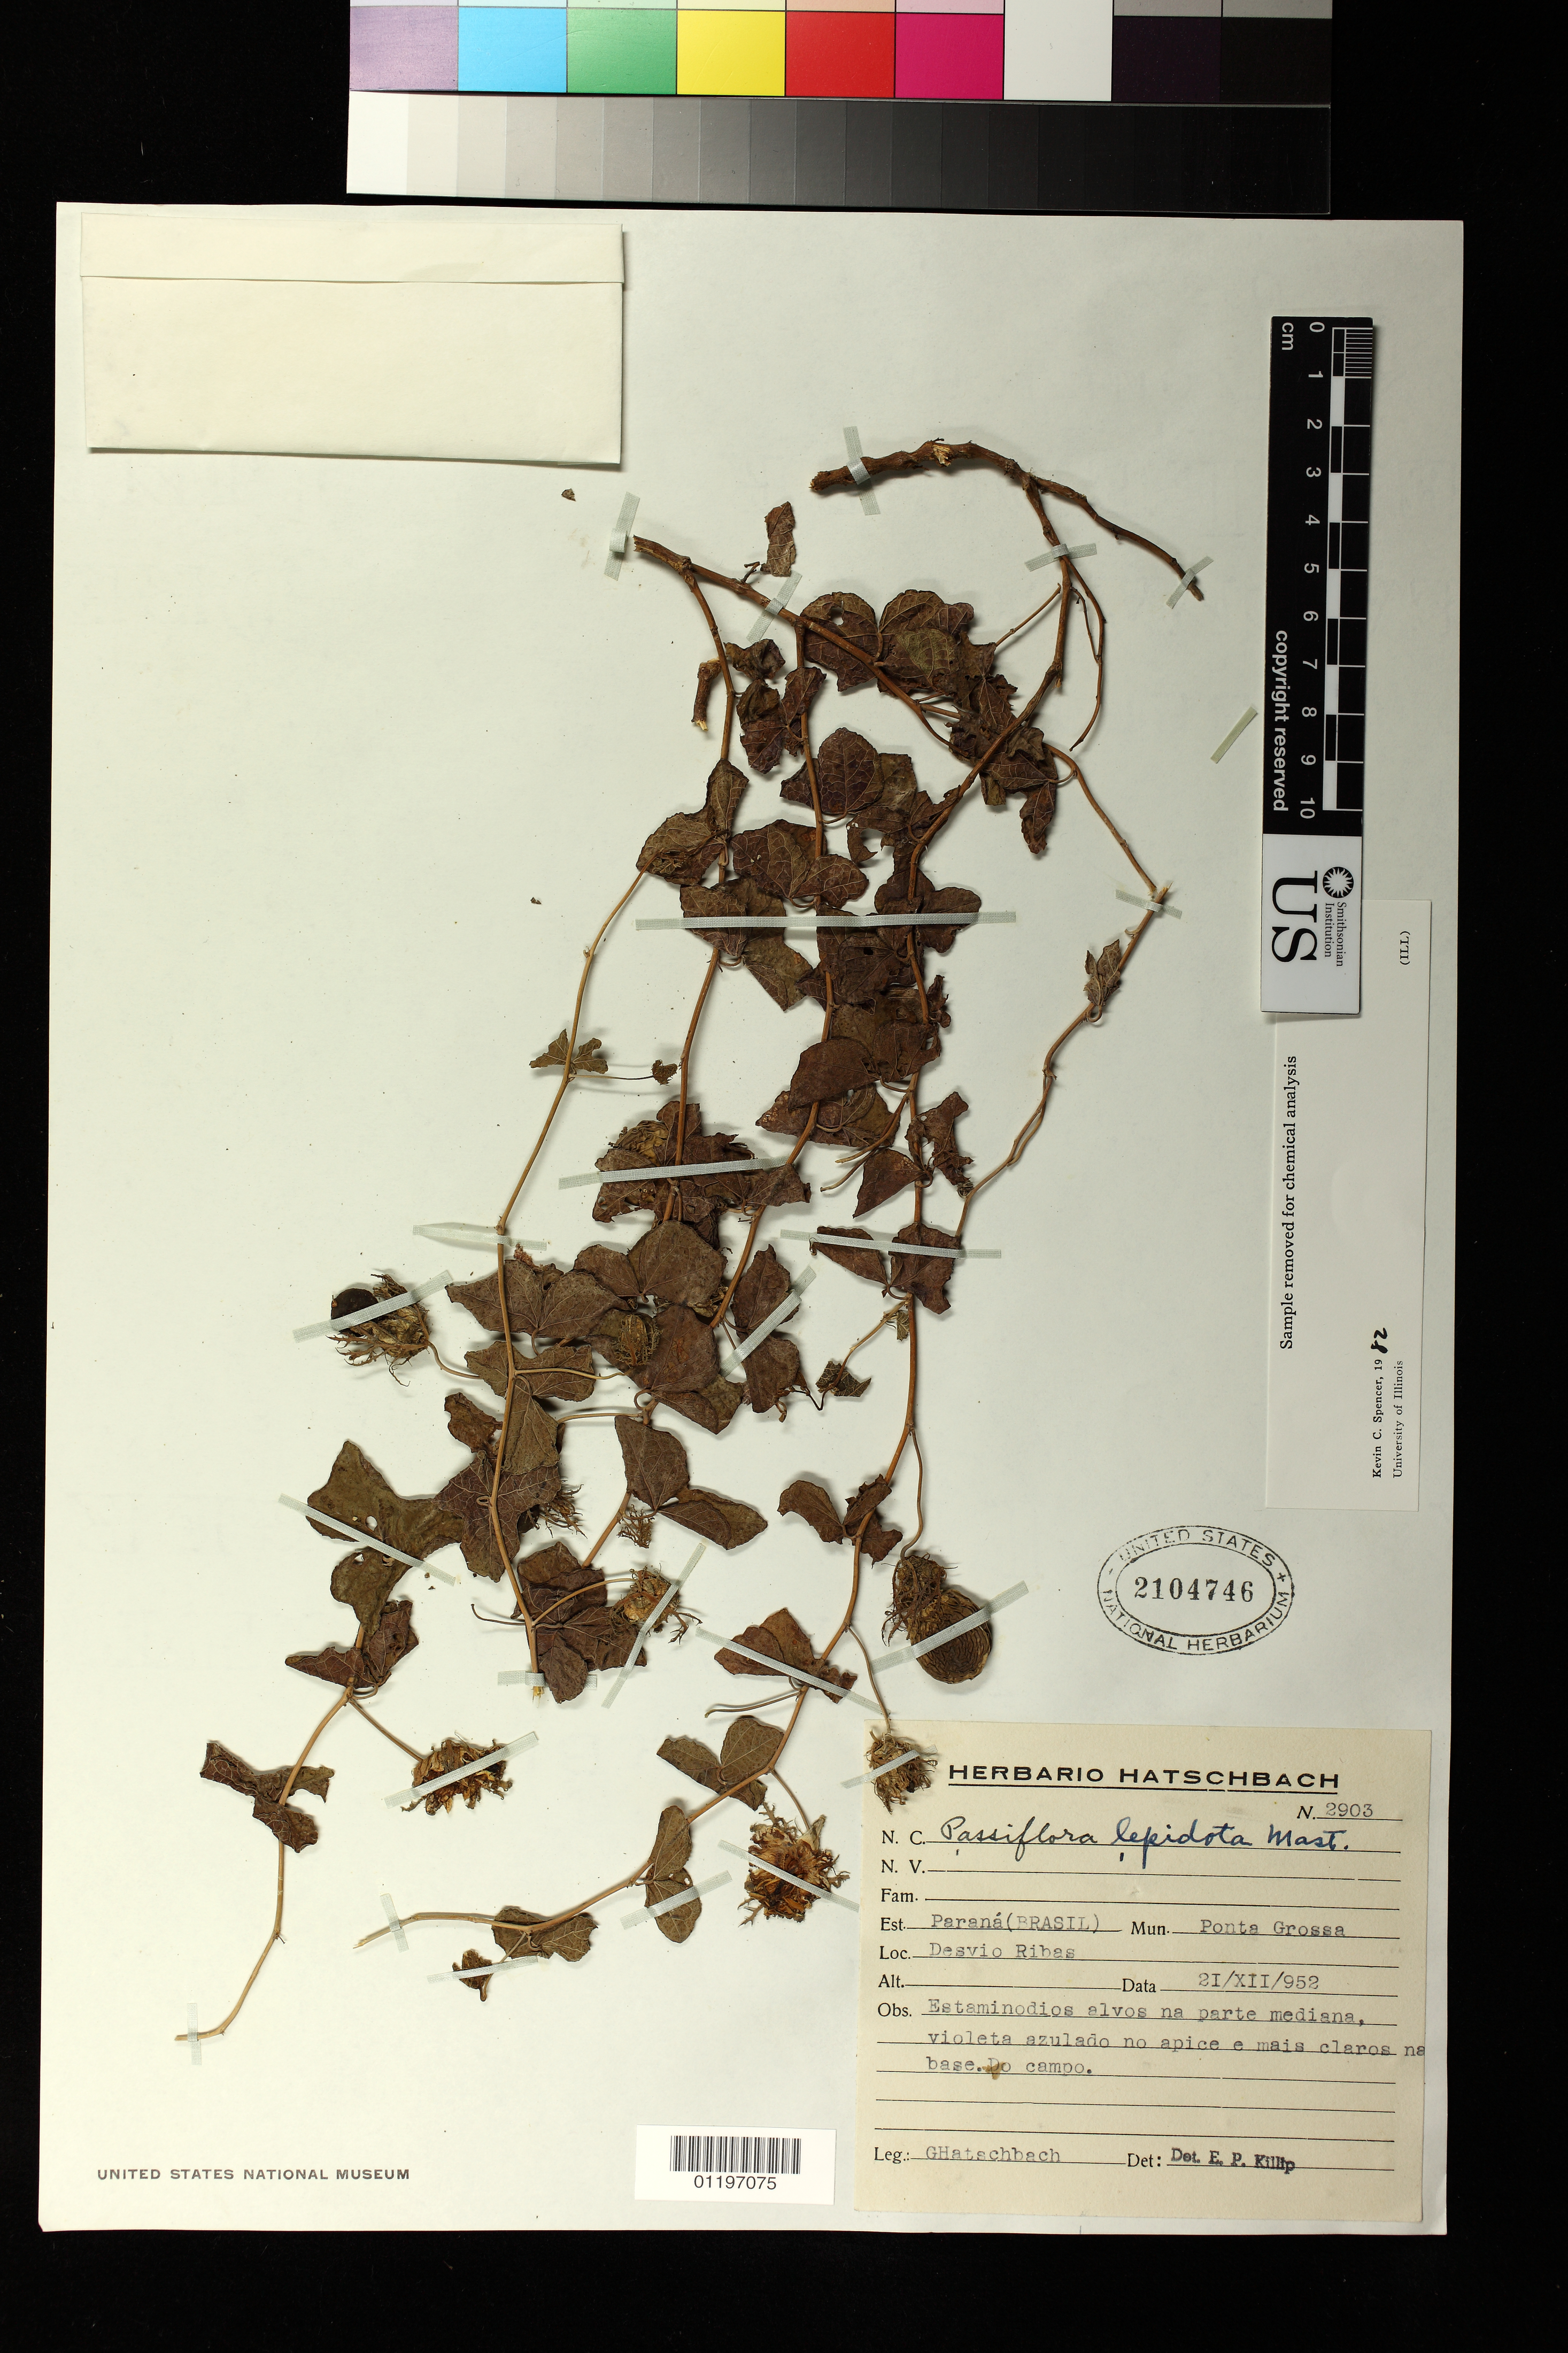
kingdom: Plantae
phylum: Tracheophyta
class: Magnoliopsida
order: Malpighiales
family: Passifloraceae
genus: Passiflora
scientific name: Passiflora lepidota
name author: Mast.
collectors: G. Hatschbach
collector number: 2903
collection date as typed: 21 Dec 1952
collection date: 1952-12-21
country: Brazil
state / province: Paraná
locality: Est. Parana (Brasil) Mun. Ponta Grossa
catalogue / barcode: US 2104746